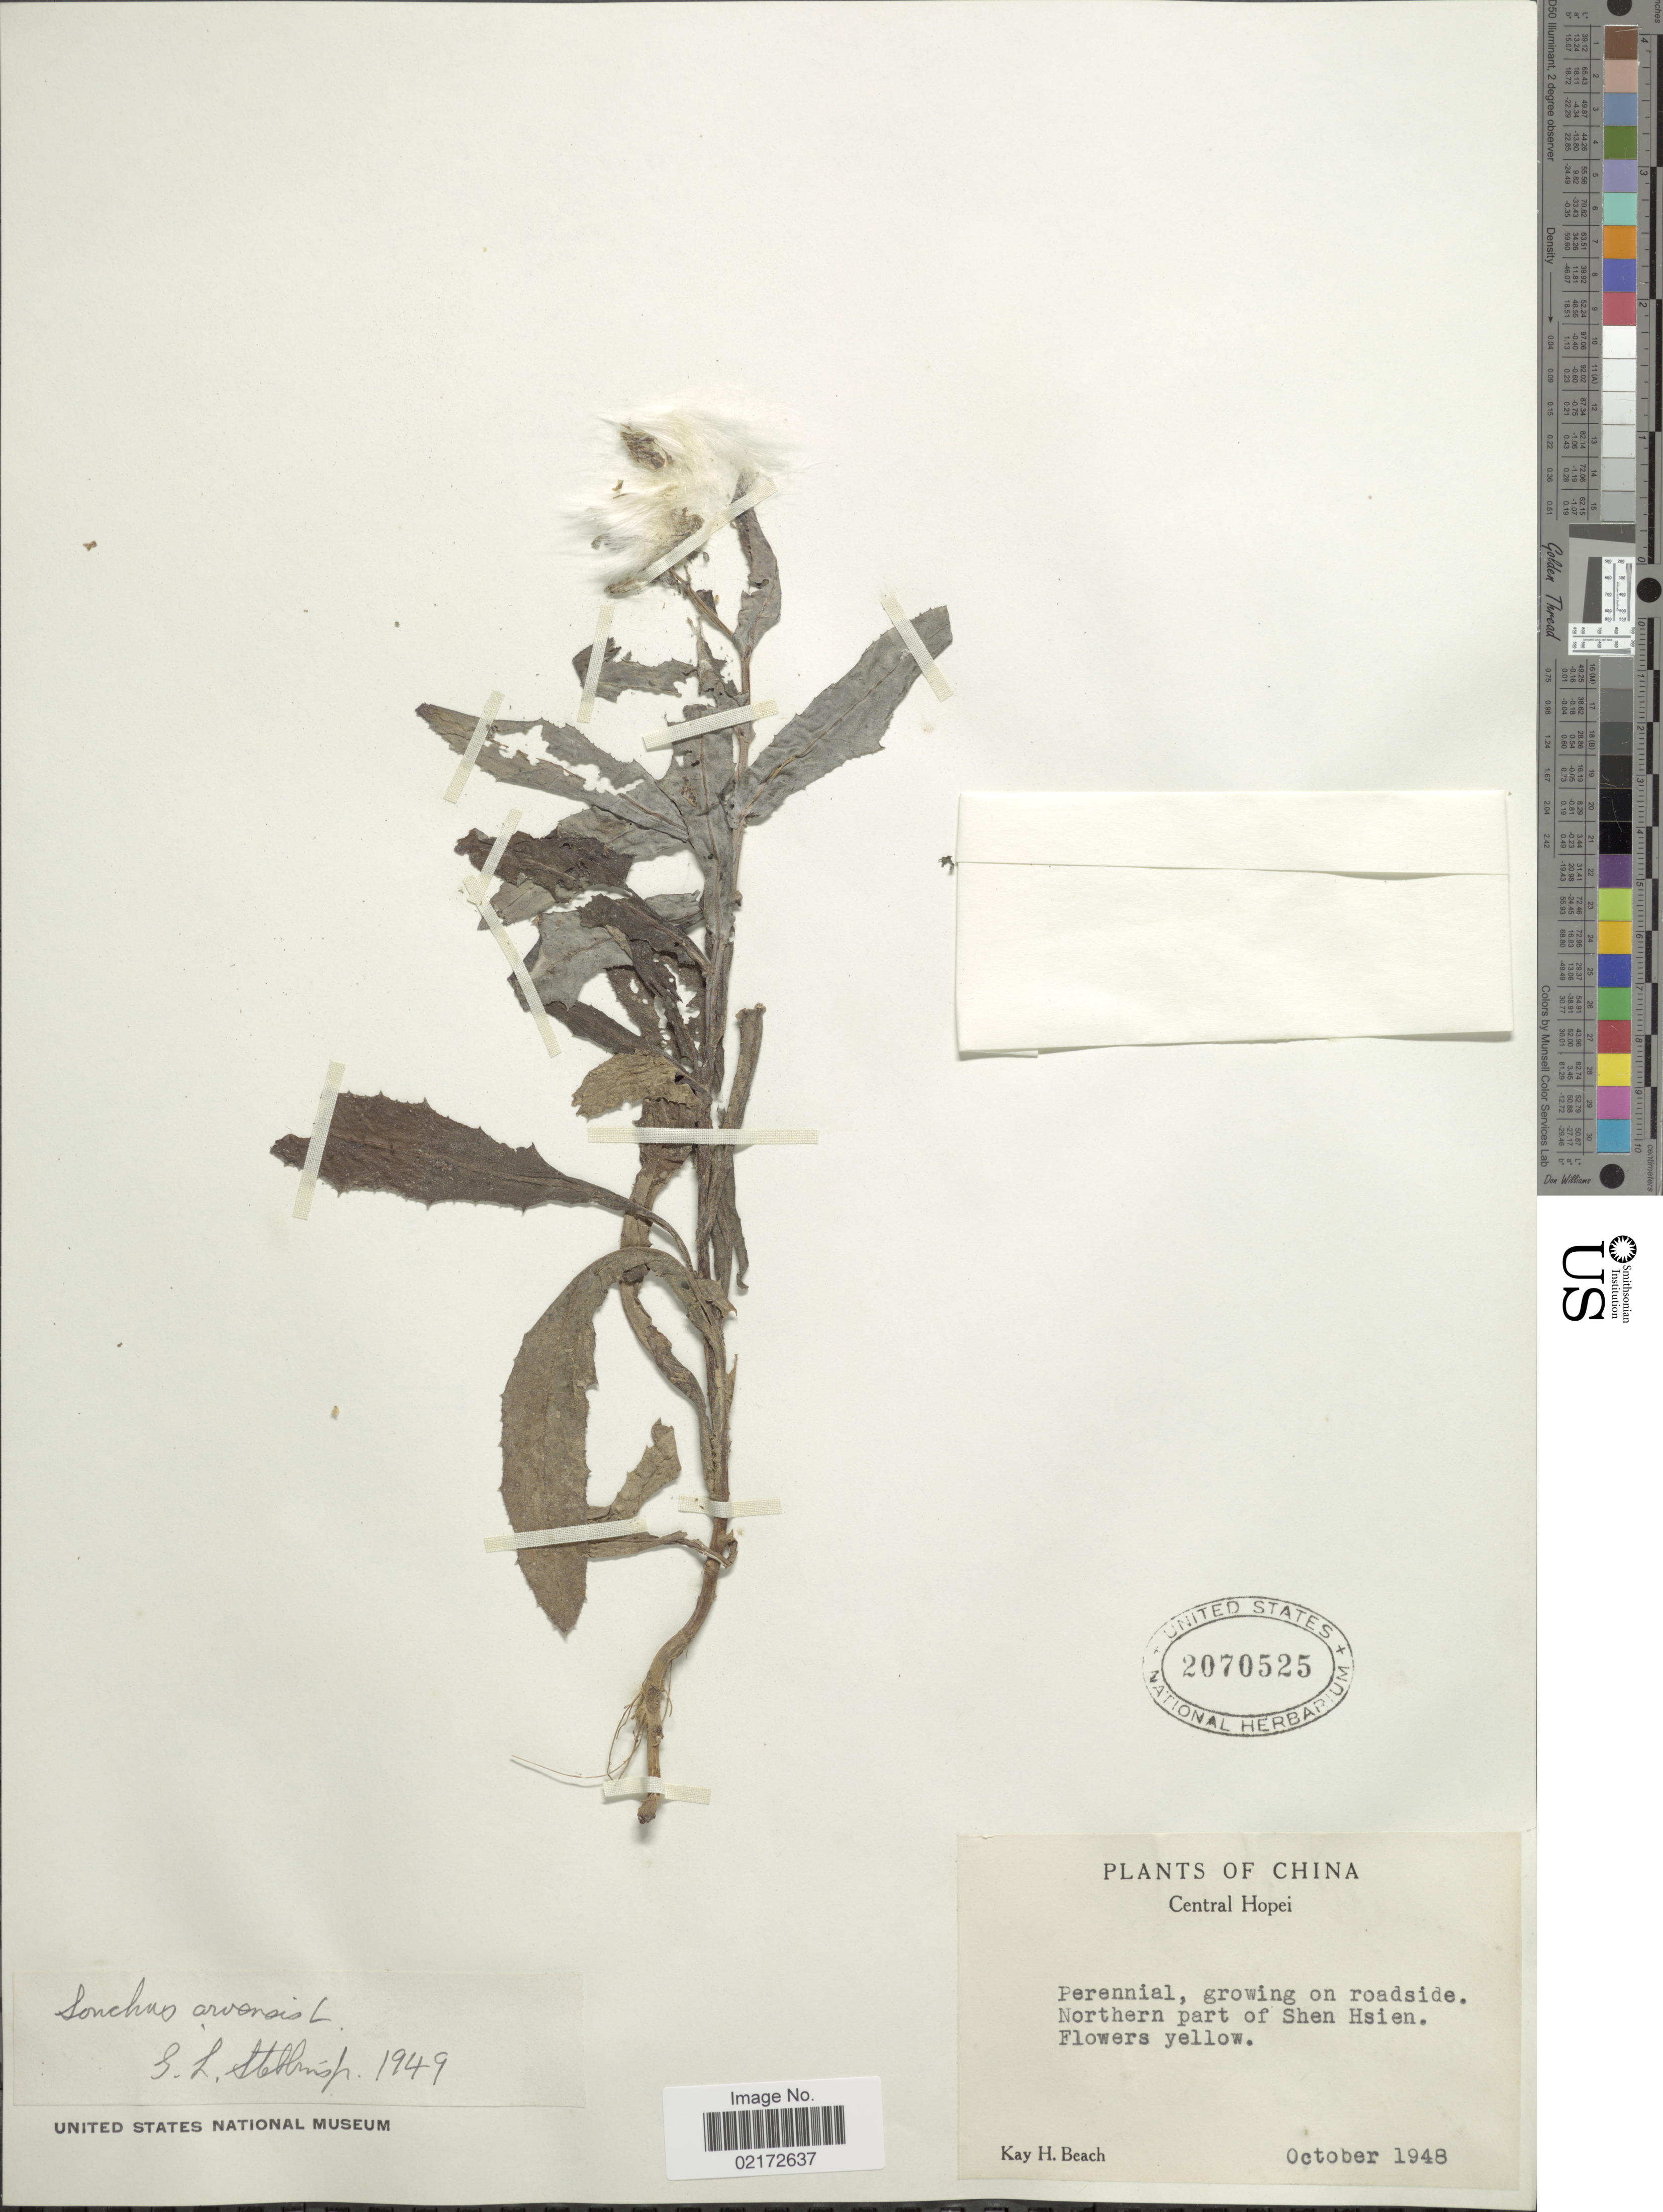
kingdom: Plantae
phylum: Tracheophyta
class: Magnoliopsida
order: Asterales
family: Asteraceae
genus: Sonchus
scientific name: Sonchus arvensis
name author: L.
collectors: K. H. Beach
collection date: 1948-10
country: China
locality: Central Hopei. Northern part of Shen Hsien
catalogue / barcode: US 2070525